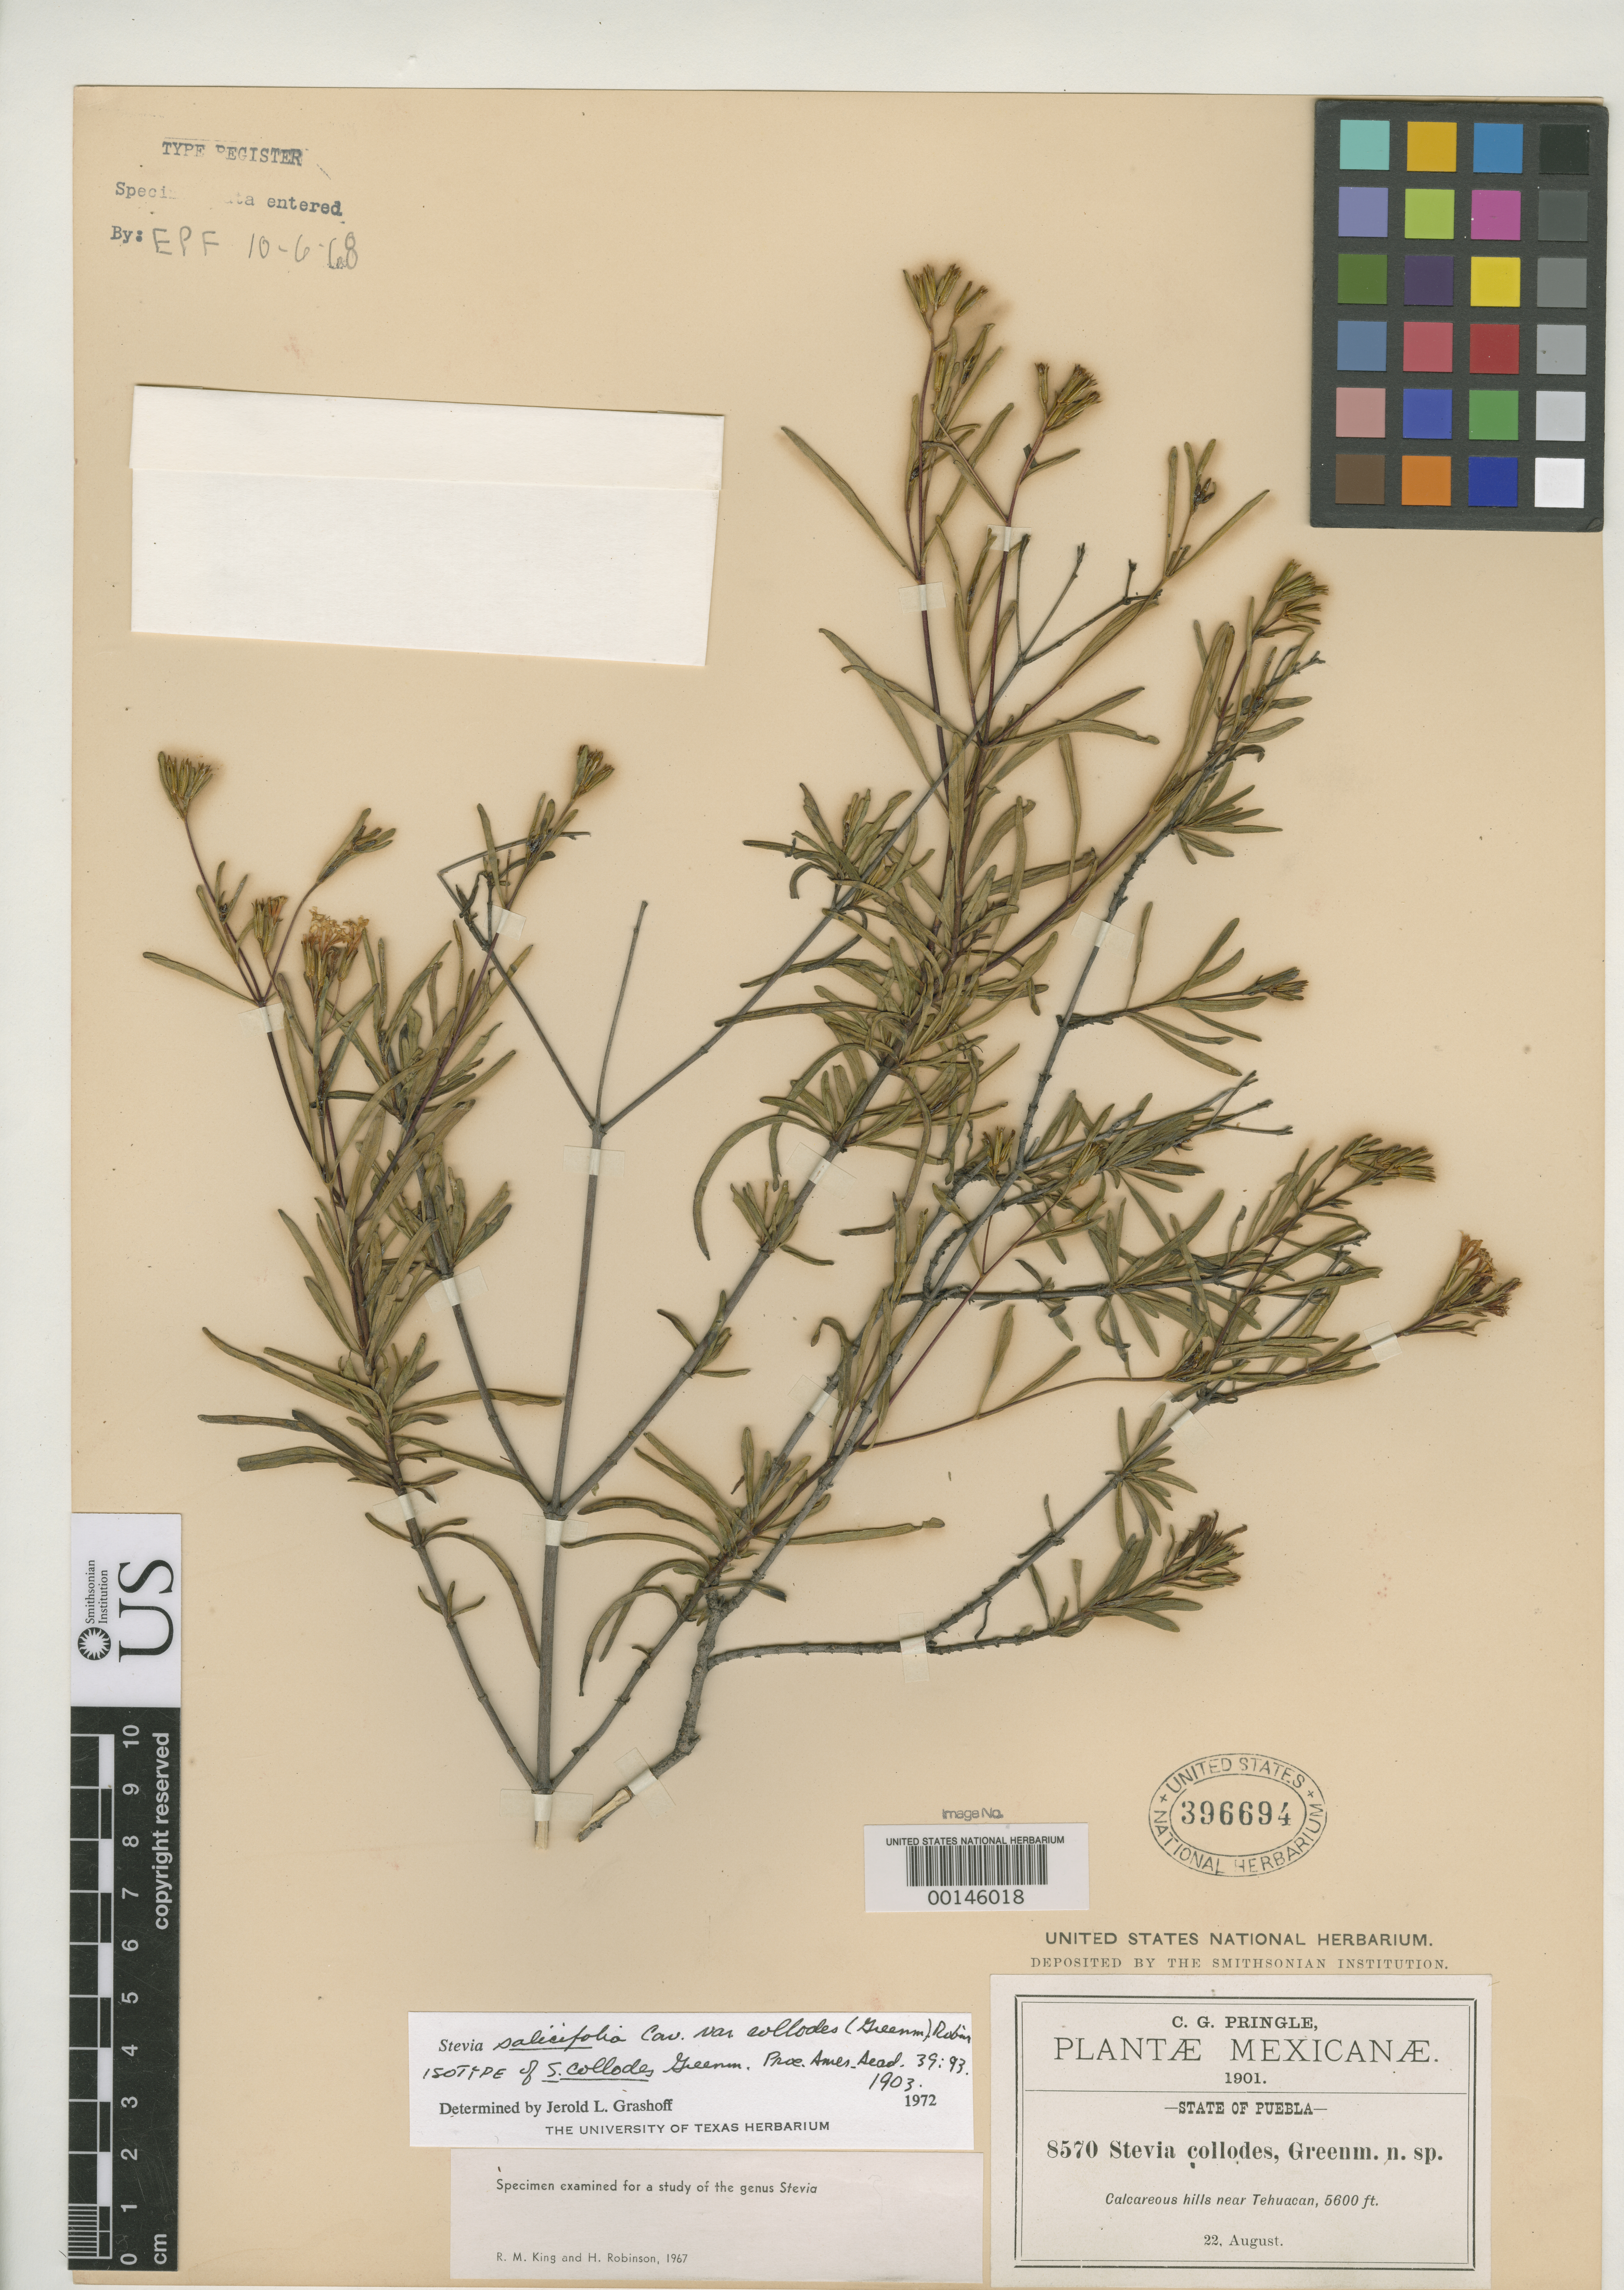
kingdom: Plantae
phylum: Tracheophyta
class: Magnoliopsida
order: Asterales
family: Asteraceae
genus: Stevia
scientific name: Stevia collodes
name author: Greenm.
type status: Isotype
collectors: C. G. Pringle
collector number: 8570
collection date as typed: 22 Aug 1901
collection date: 1901-08-22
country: Mexico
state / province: Puebla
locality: Near Tehuacan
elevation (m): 1707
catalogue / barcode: US 396694